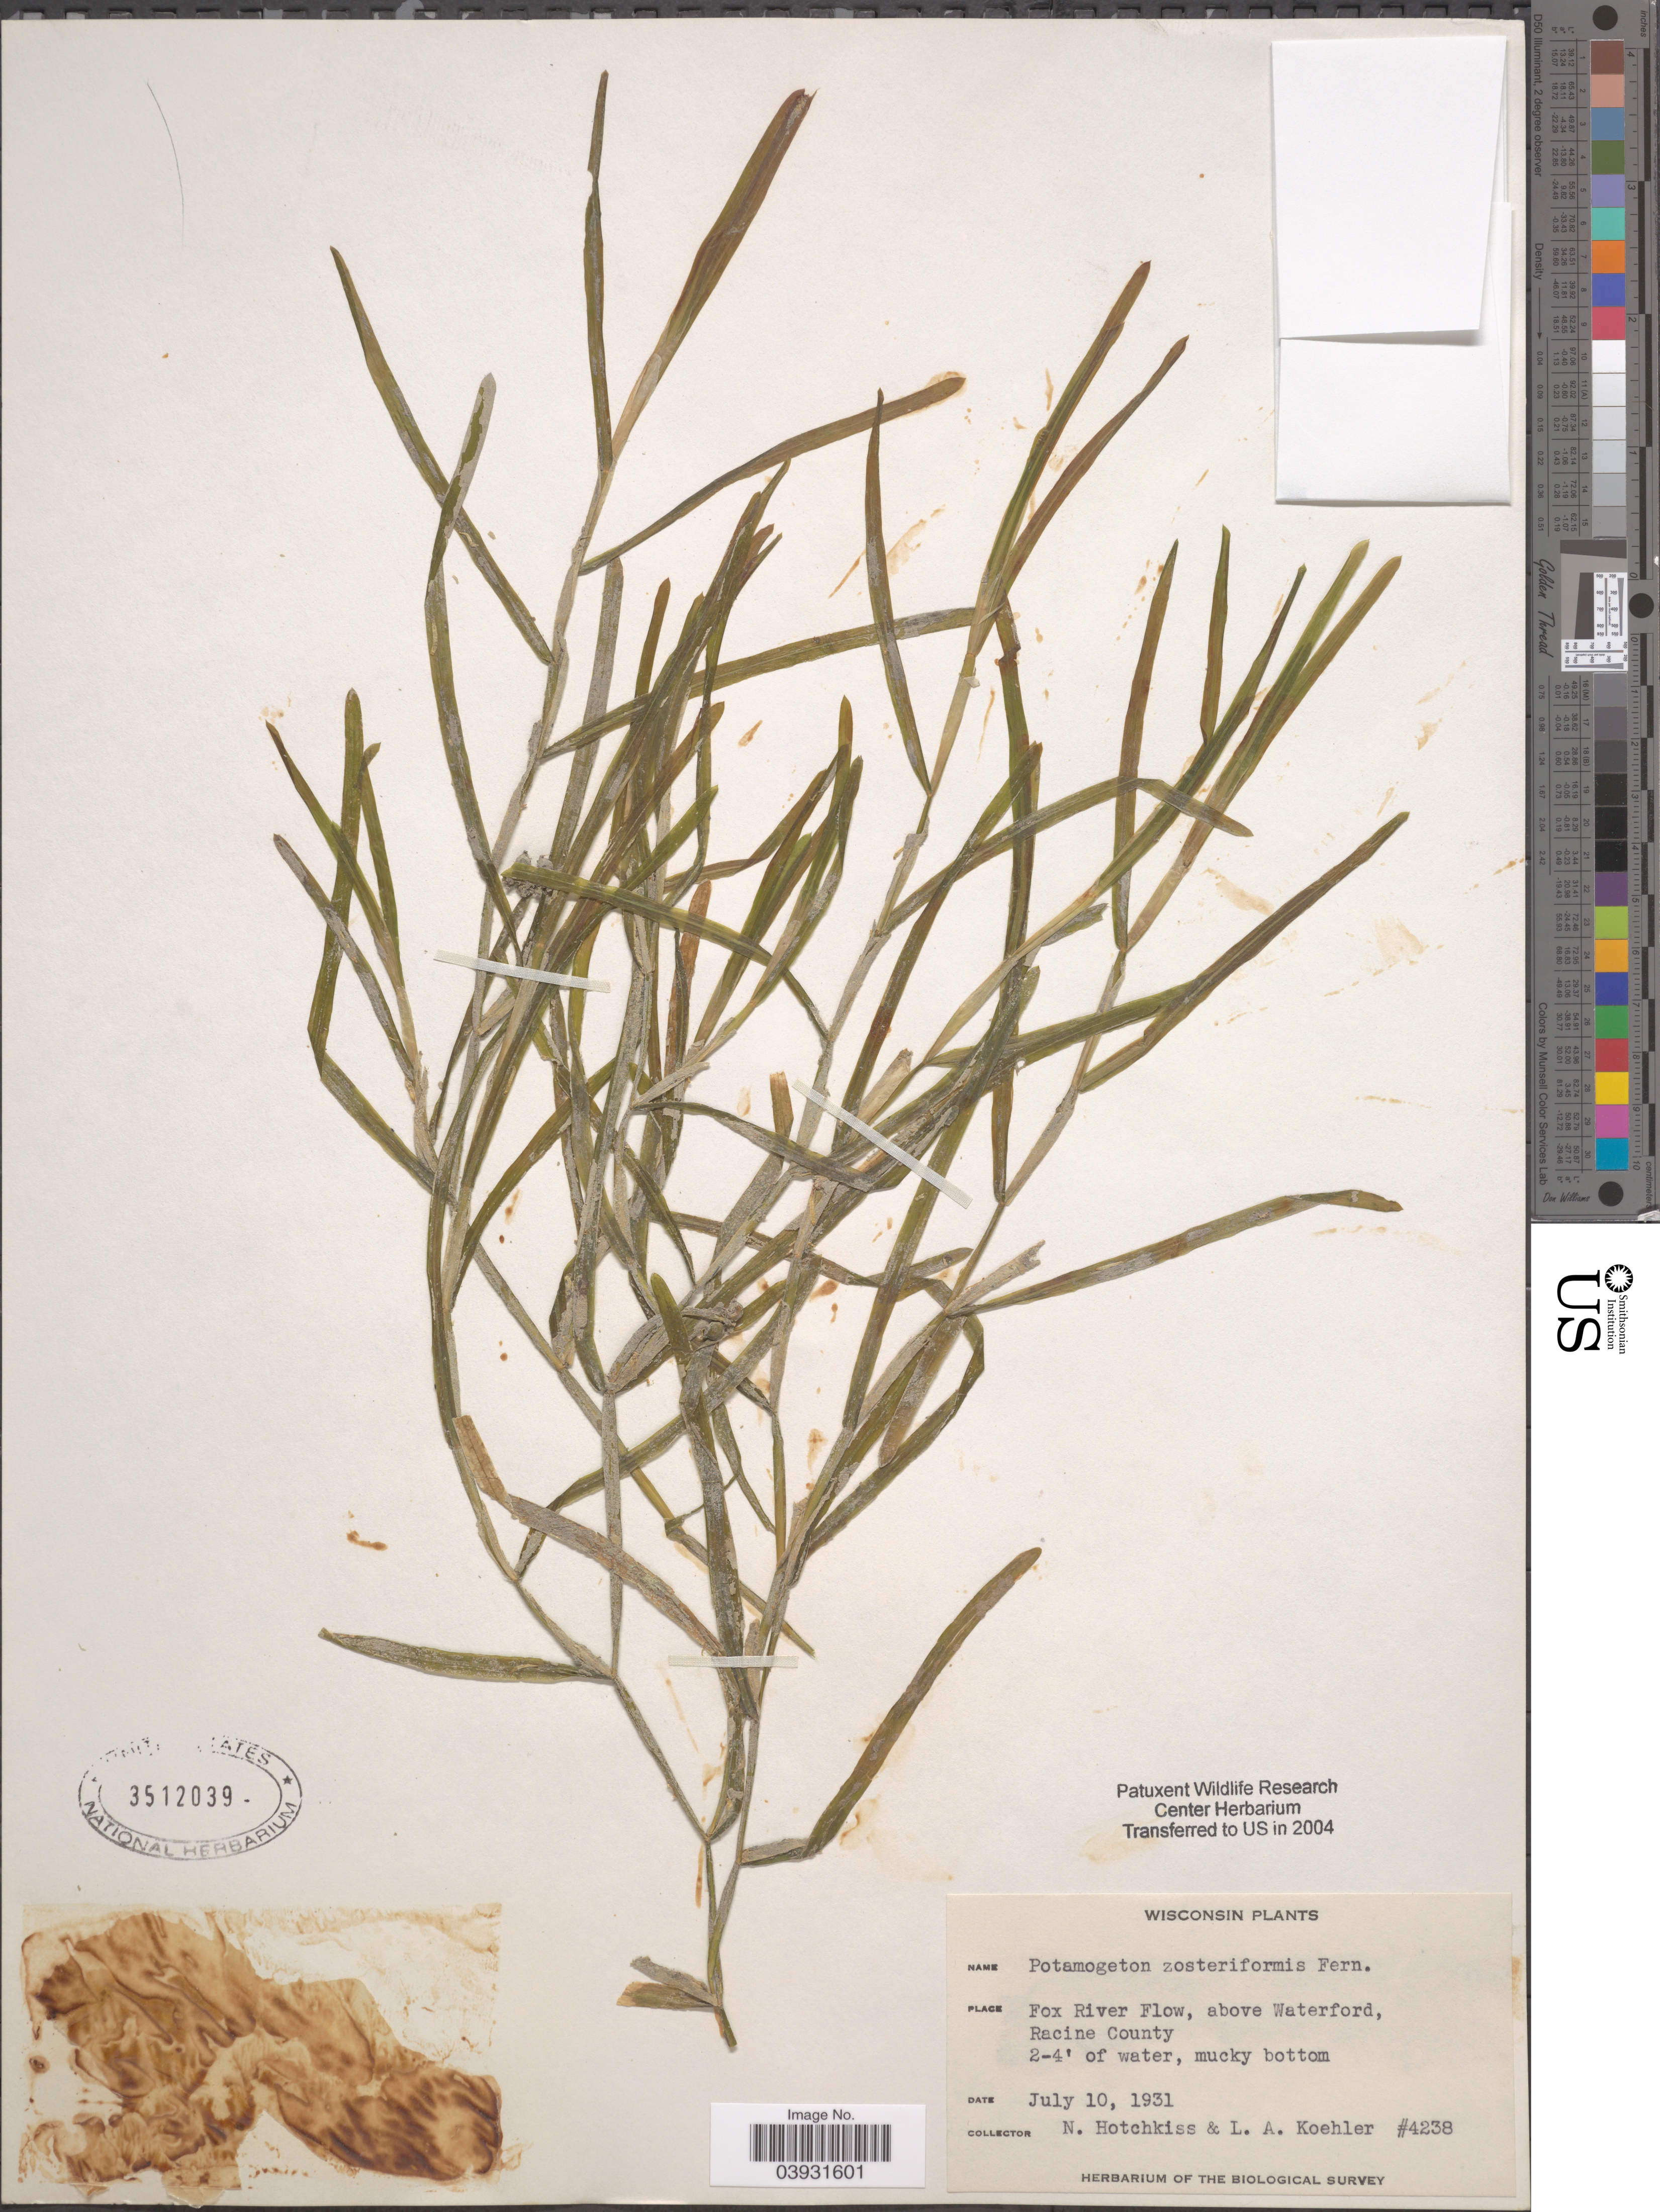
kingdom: Plantae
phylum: Tracheophyta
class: Liliopsida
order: Alismatales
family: Potamogetonaceae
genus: Potamogeton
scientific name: Potamogeton zosterifolius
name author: Schumach.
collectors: N. Hotchkiss & L. Koehler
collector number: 4238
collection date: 1931-07-10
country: United States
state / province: Wisconsin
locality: Fox River Flow, above Waterford, Racine County.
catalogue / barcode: US 3512039